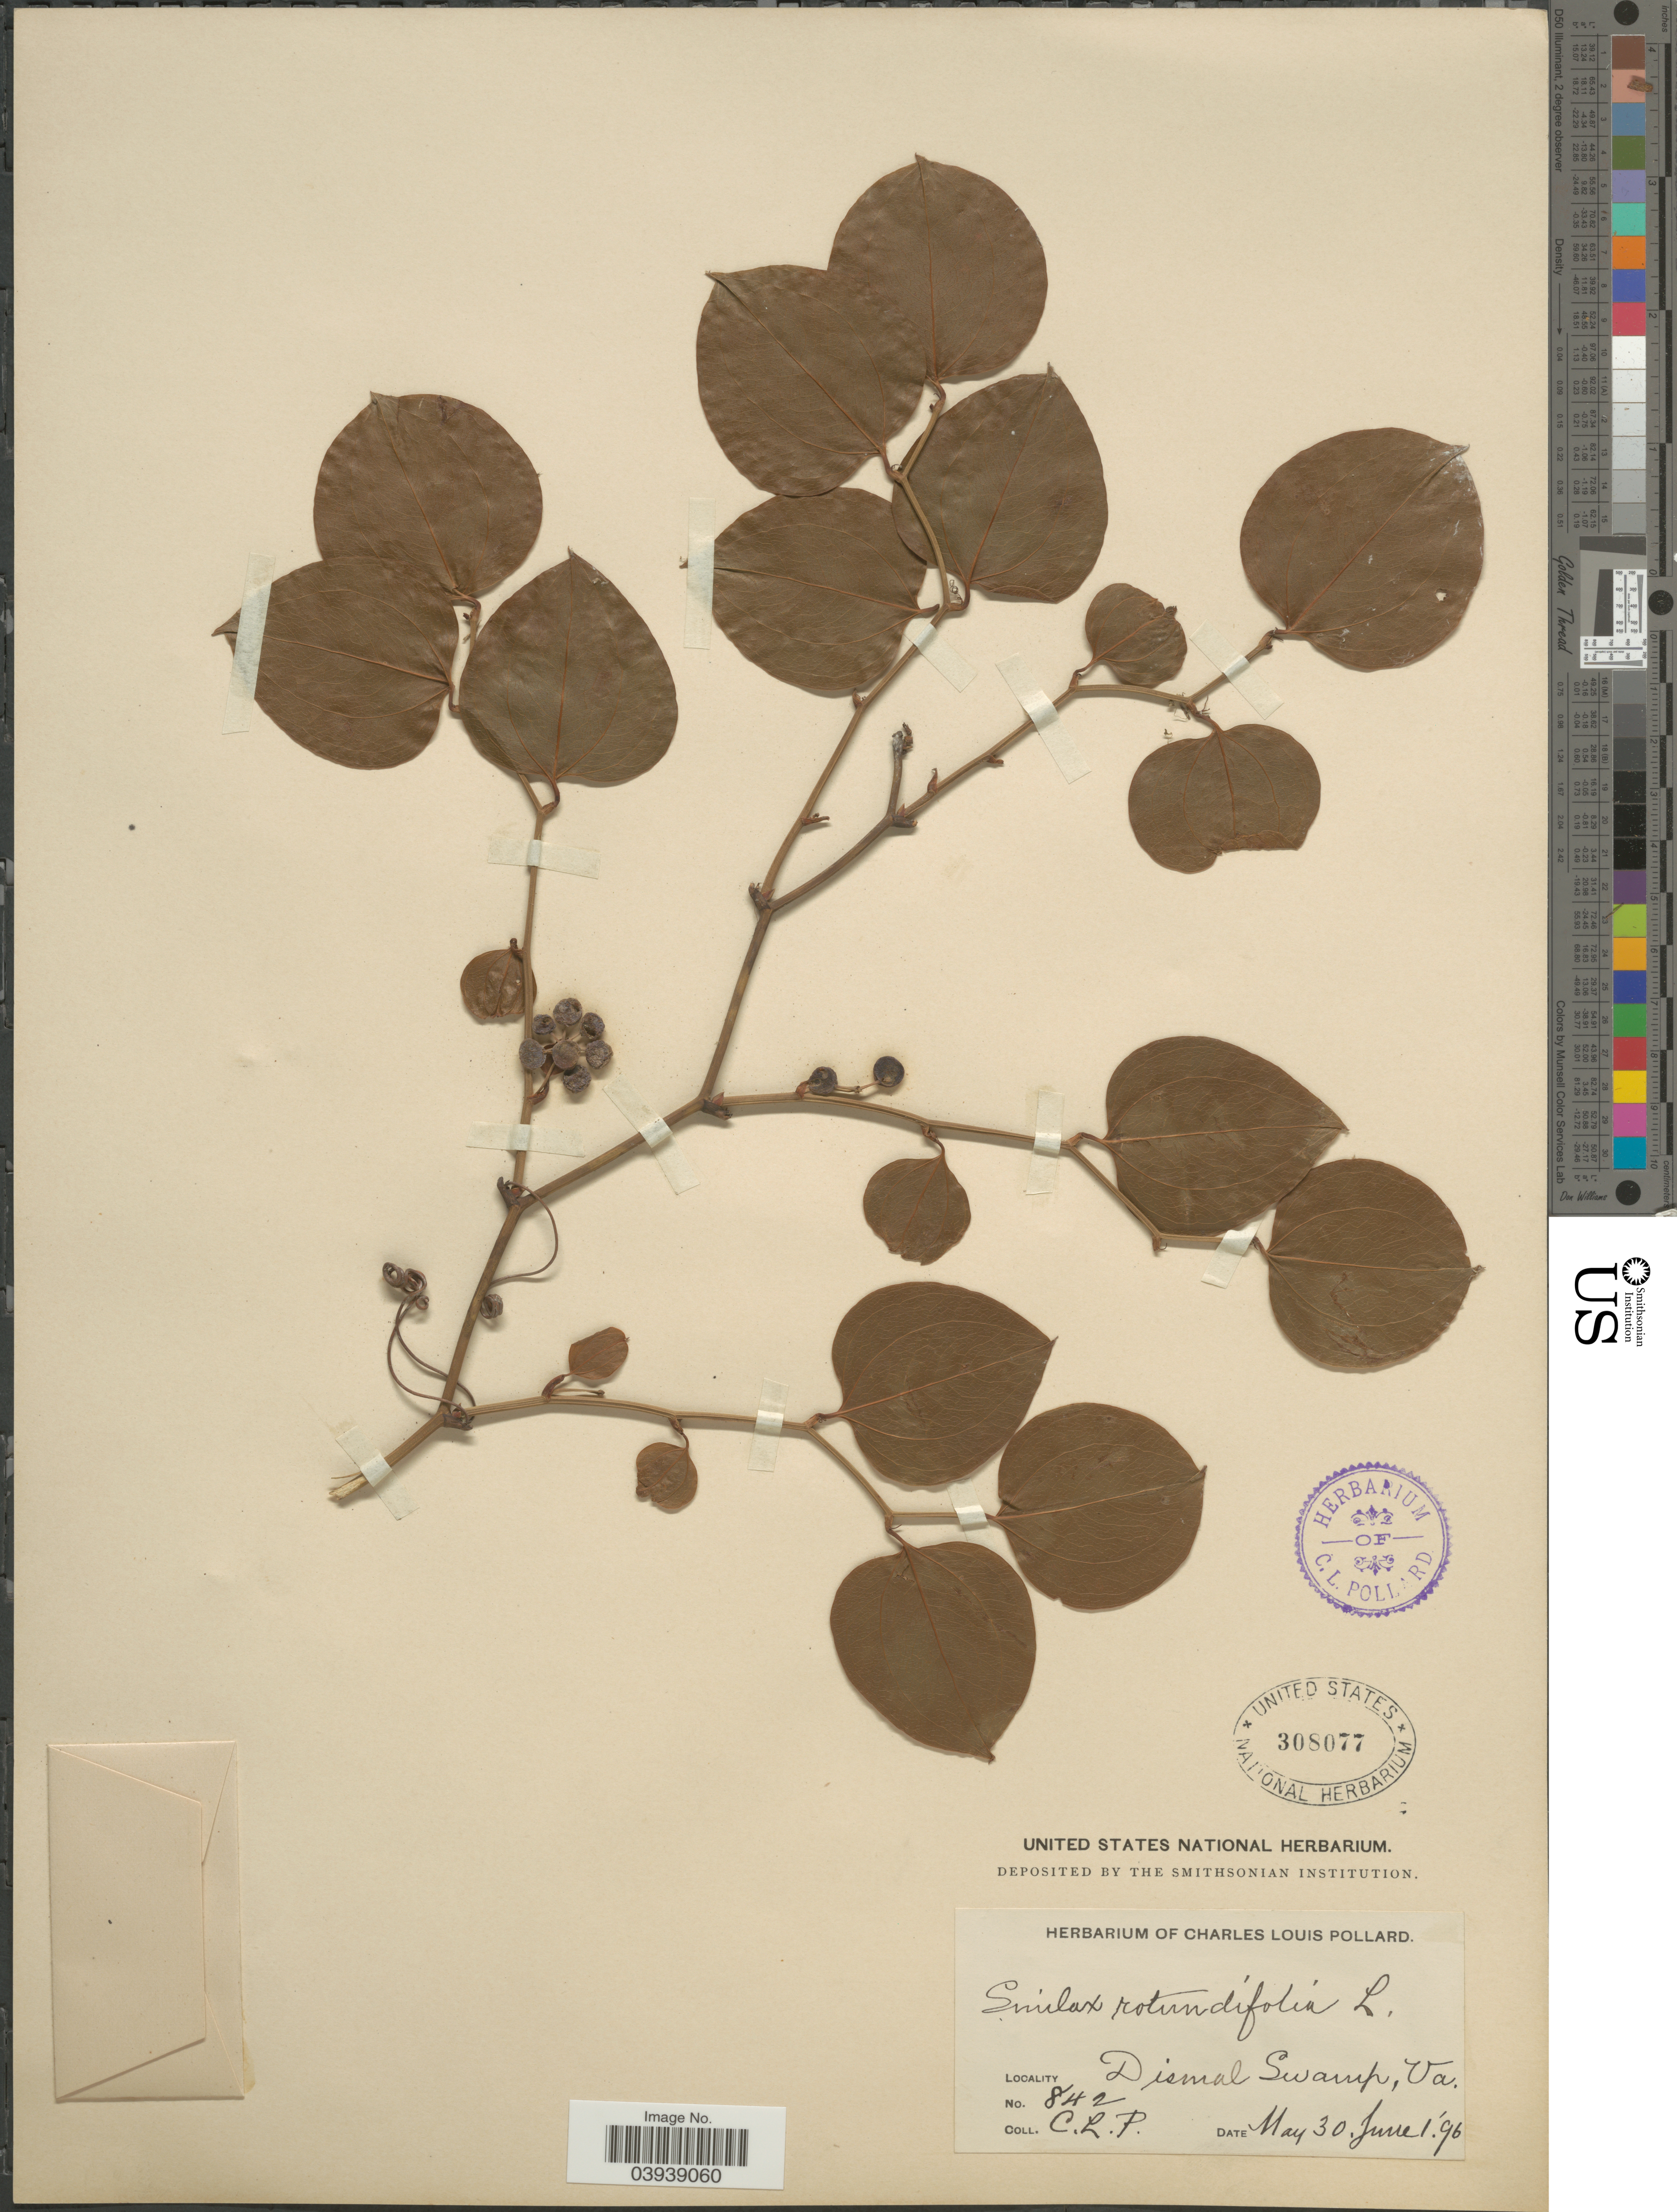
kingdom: Plantae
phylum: Tracheophyta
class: Liliopsida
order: Liliales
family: Smilacaceae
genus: Smilax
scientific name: Smilax rotundifolia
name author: L.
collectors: C. L. Pollard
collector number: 842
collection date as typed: Transcribed d/m/y: 30/5/96 to 1/6/96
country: United States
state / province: Virginia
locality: Dismal Swamp.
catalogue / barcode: US 308077